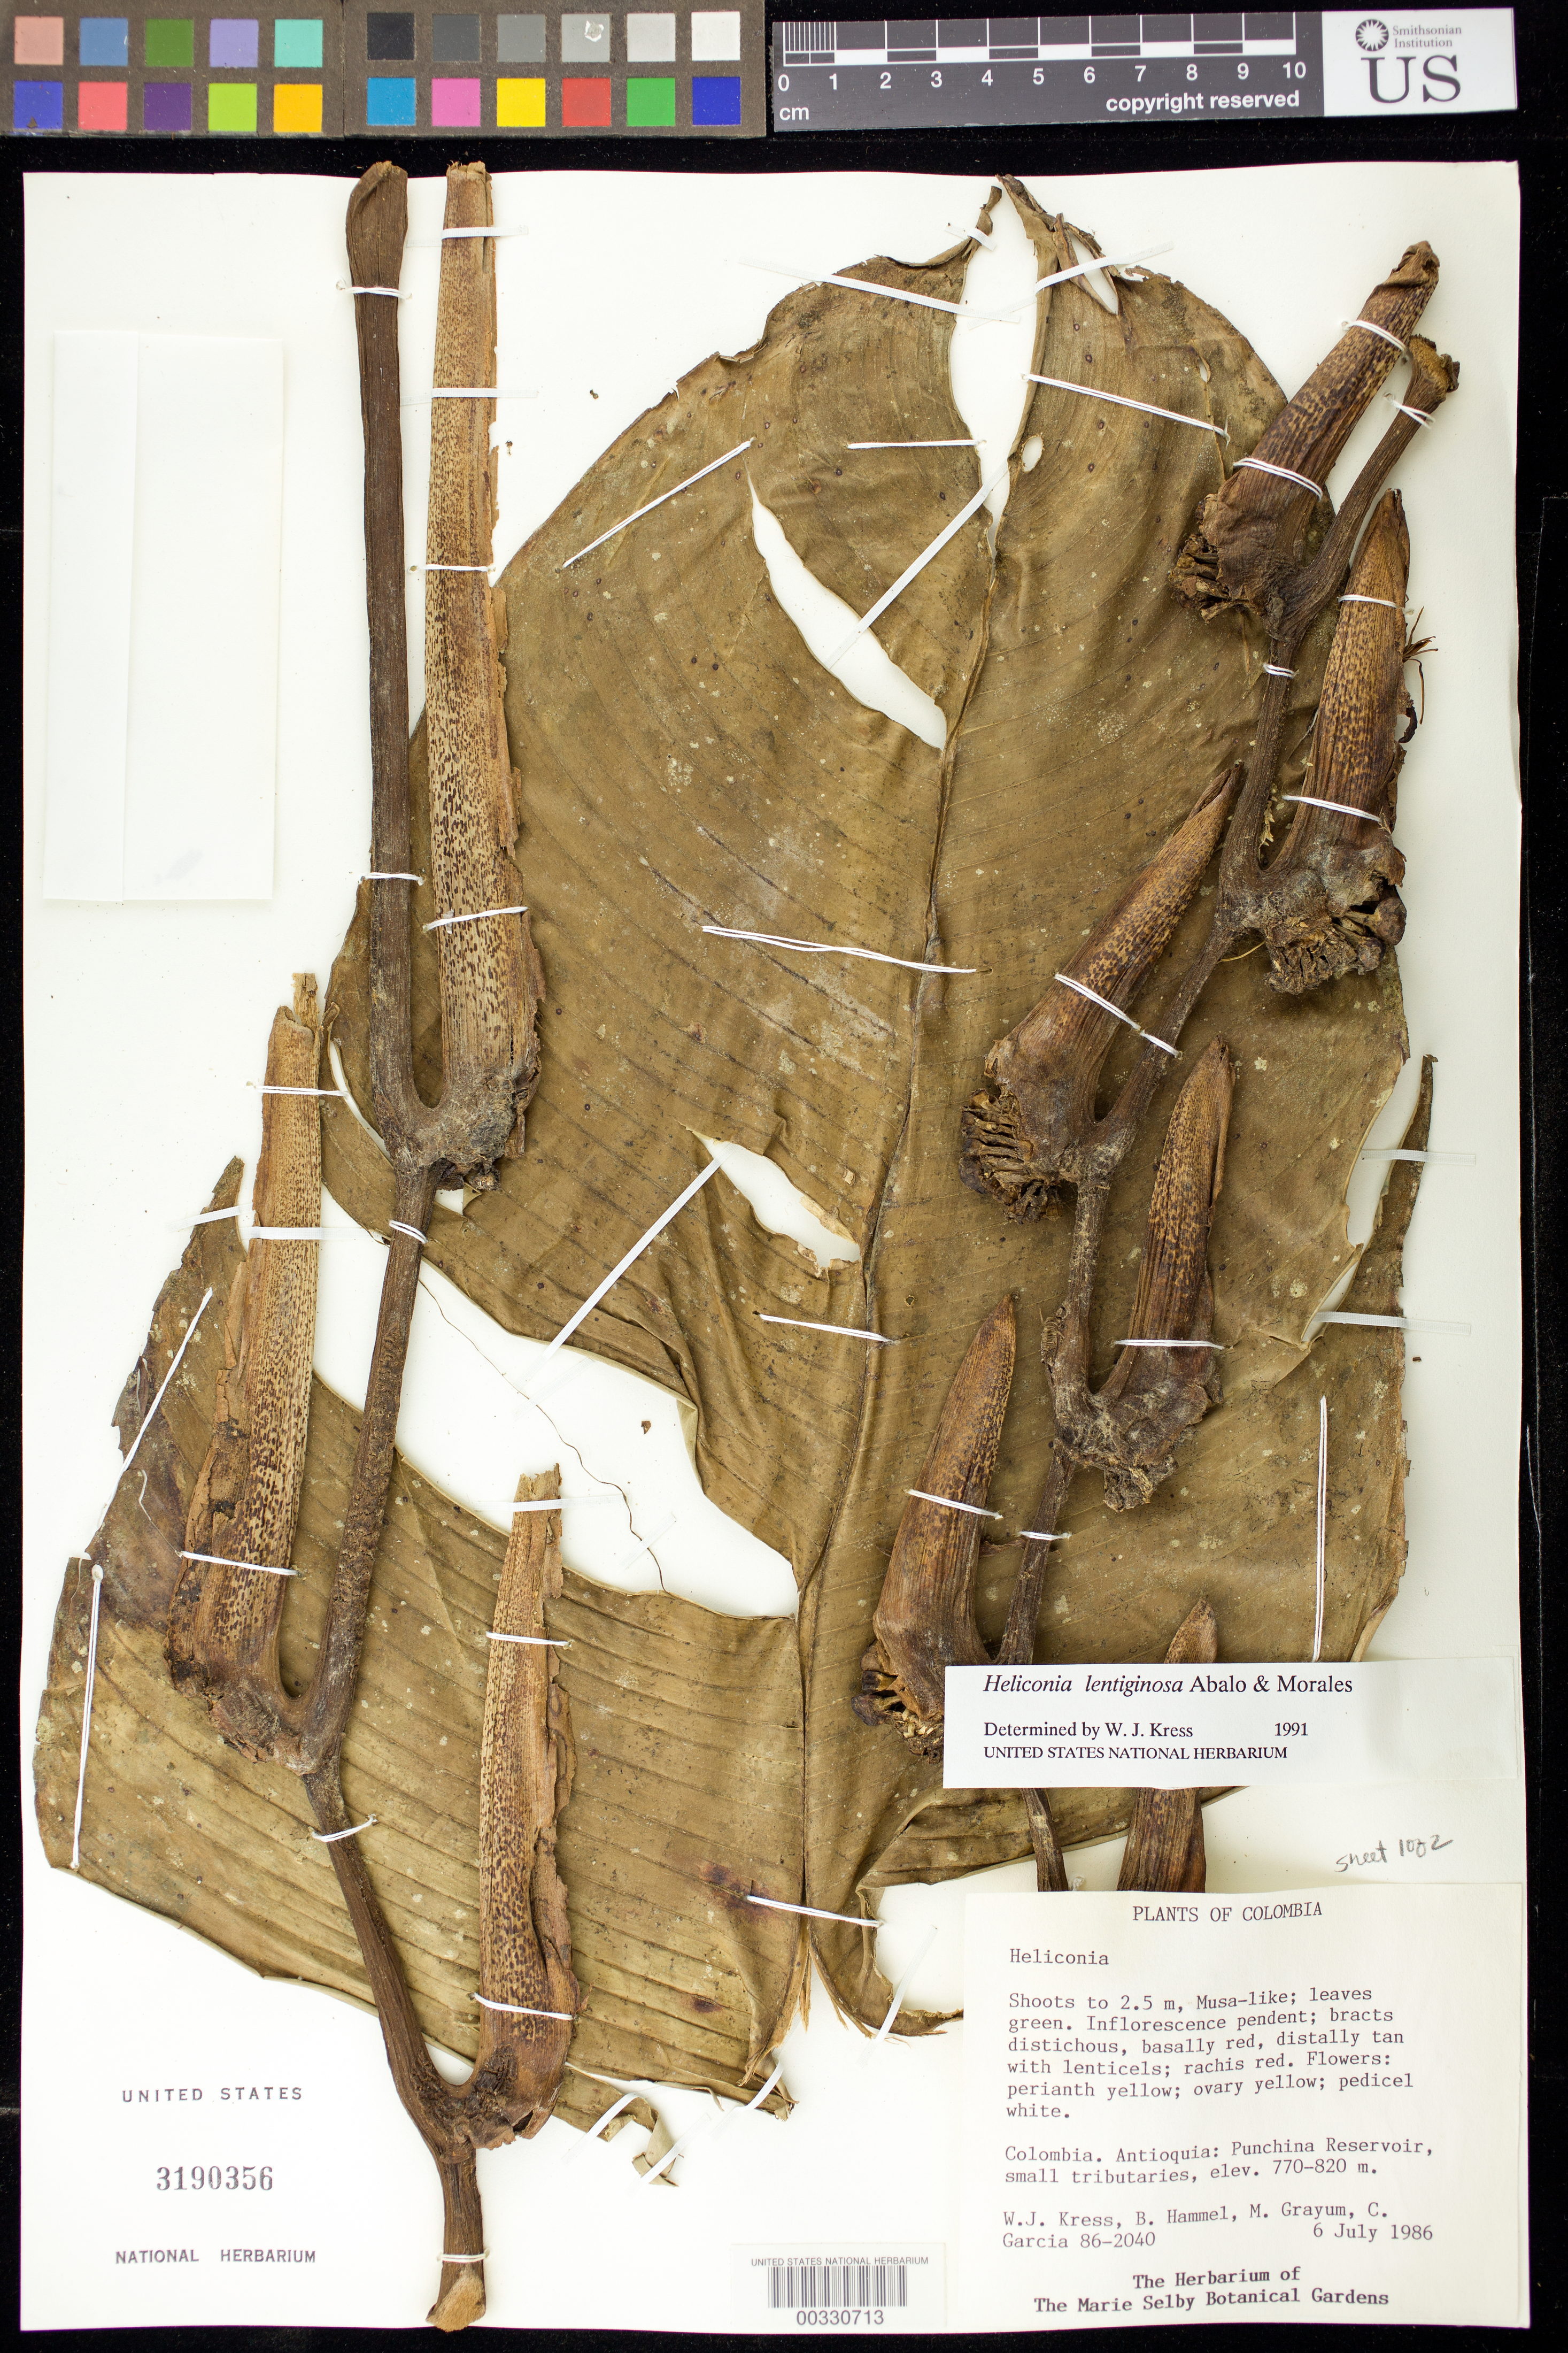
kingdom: Plantae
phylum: Tracheophyta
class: Liliopsida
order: Zingiberales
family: Heliconiaceae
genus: Heliconia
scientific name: Heliconia lentiginosa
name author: Abalo & G. Morales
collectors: W. J. Kress, B. Hammel, M. H. Grayum & C. Garcia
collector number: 86-2040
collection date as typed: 06 Jul 1986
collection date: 1986-07-06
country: Colombia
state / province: Antioquia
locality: Punchina reservoir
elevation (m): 770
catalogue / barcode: US 3190356